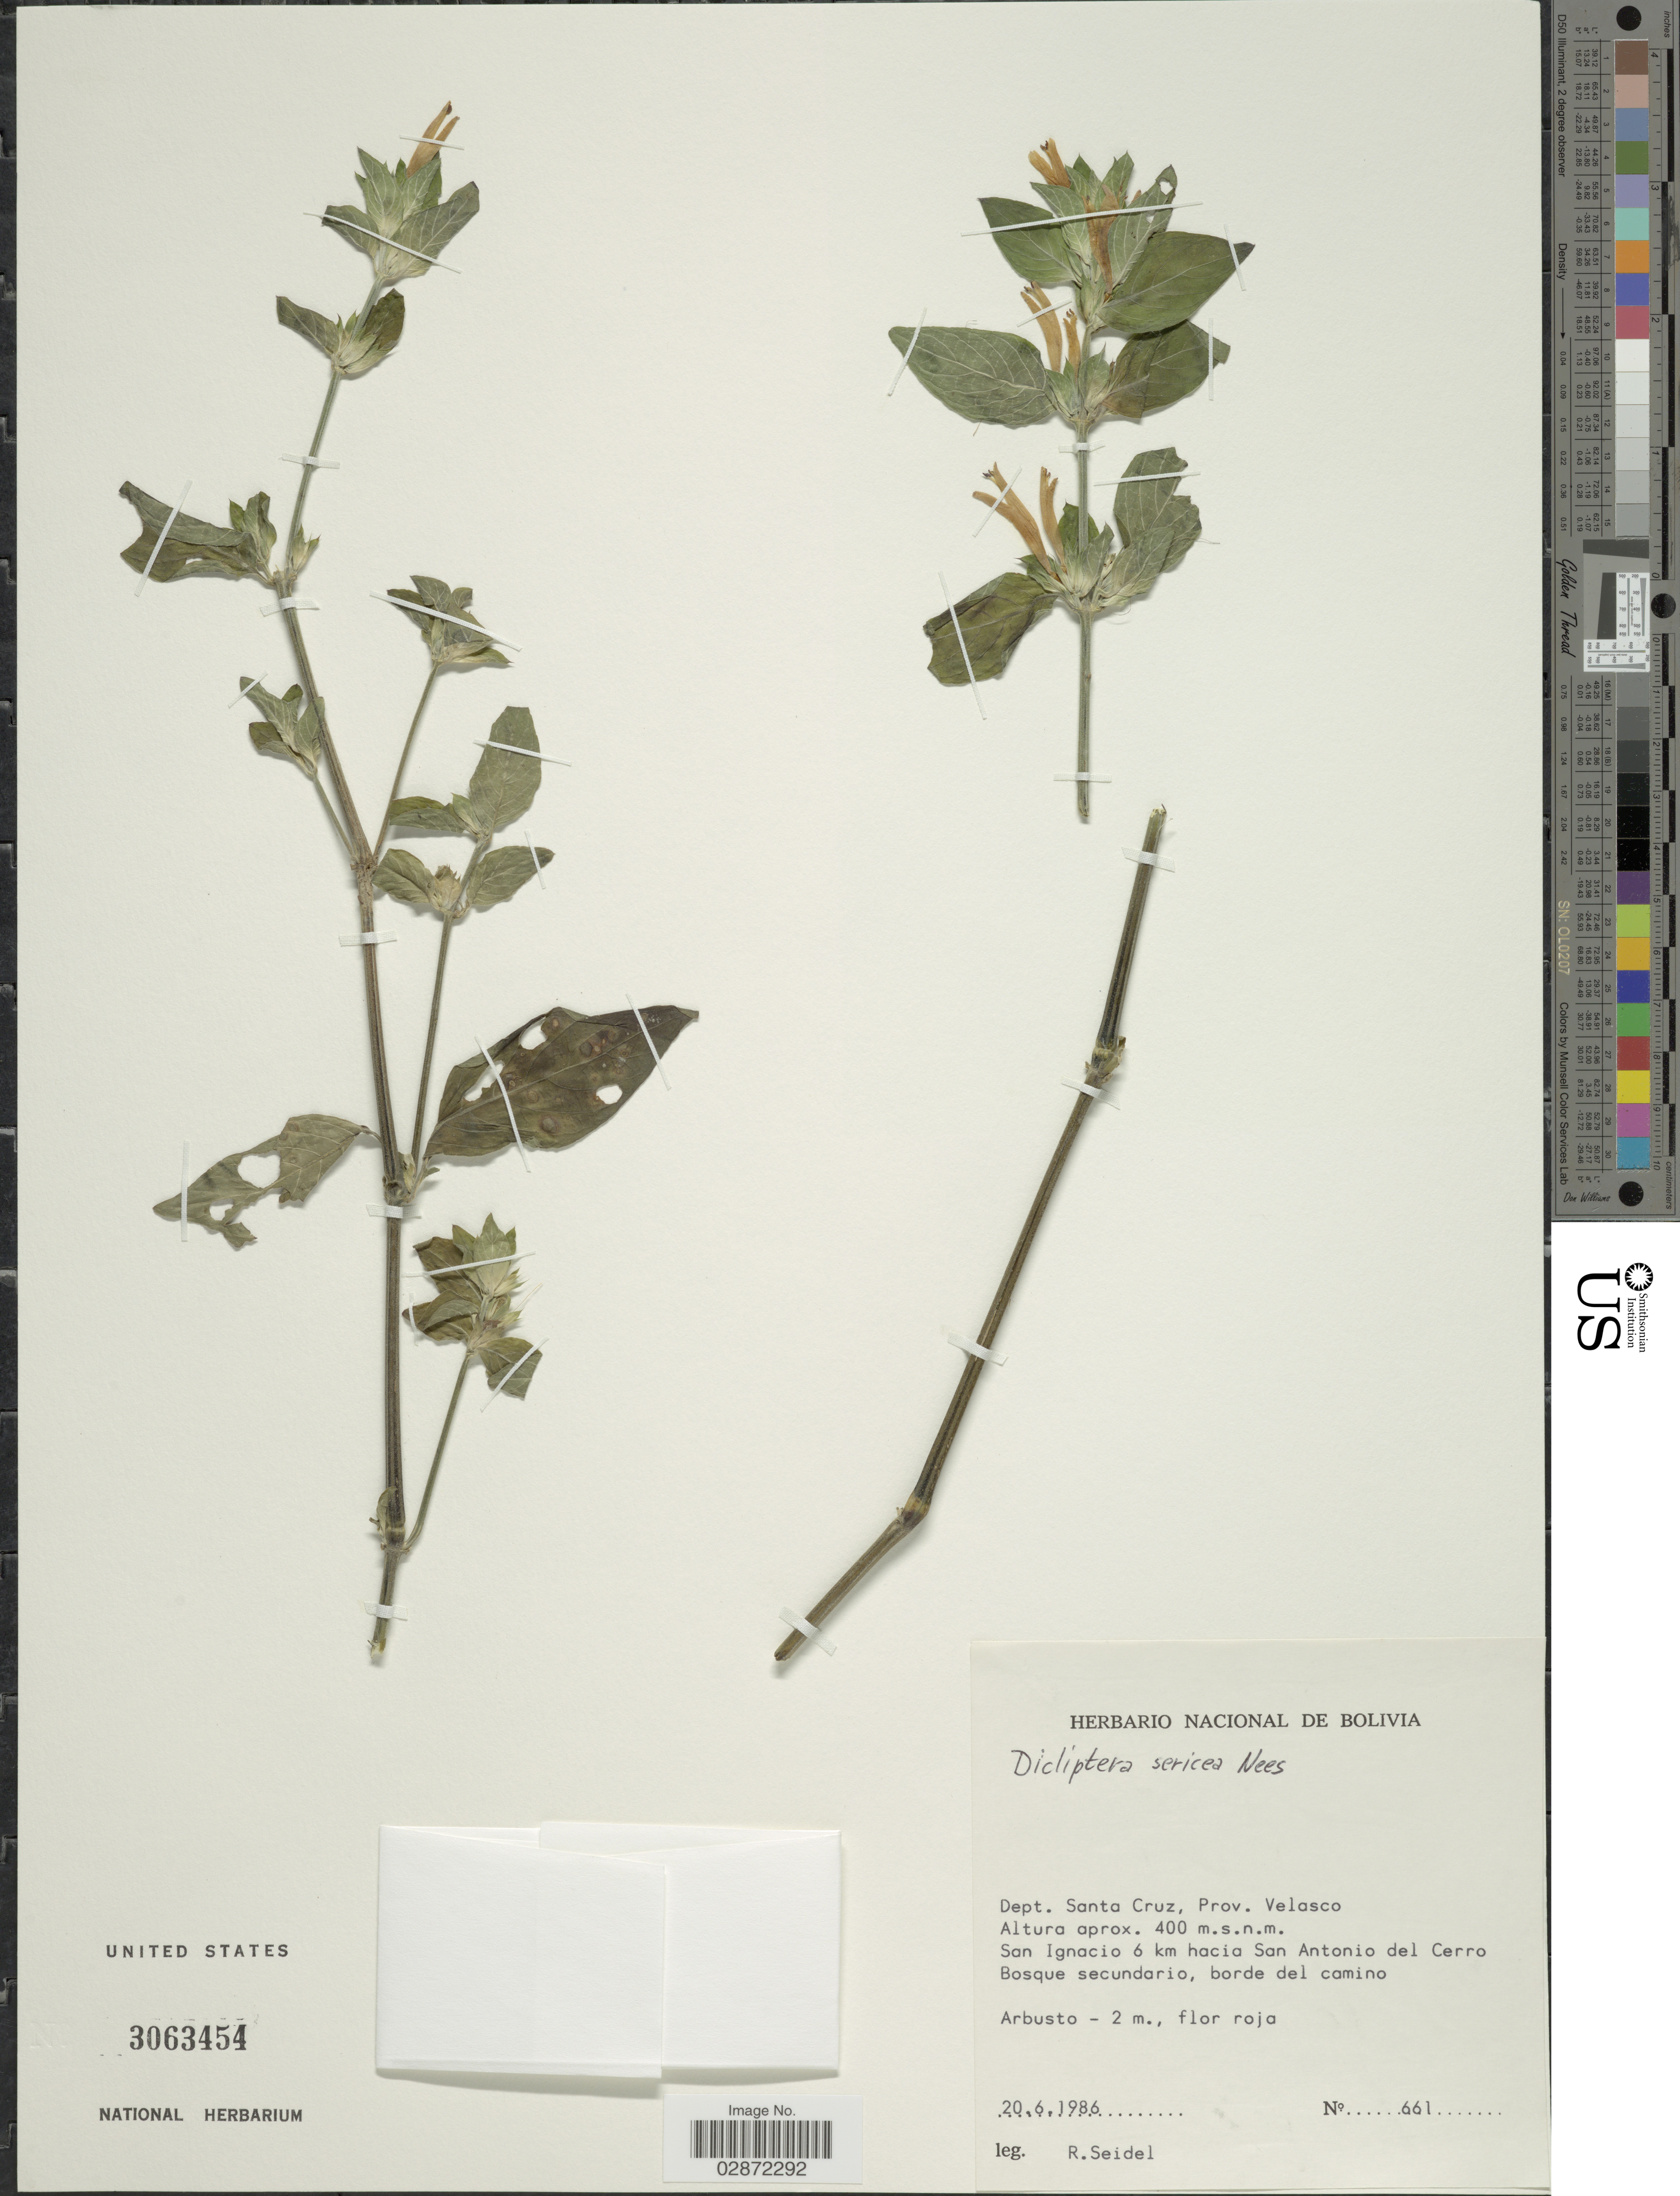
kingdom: Plantae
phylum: Tracheophyta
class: Magnoliopsida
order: Lamiales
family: Acanthaceae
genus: Dicliptera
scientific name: Dicliptera squarrosa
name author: Nees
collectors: R. Seidel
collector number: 661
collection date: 1986-06-20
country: Bolivia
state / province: Santa Cruz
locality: Dept. Santa Cruz, Prov. Velasco. San Ignacio 6 km hacia San Antonio del Cerro.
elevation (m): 400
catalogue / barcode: US 3063454